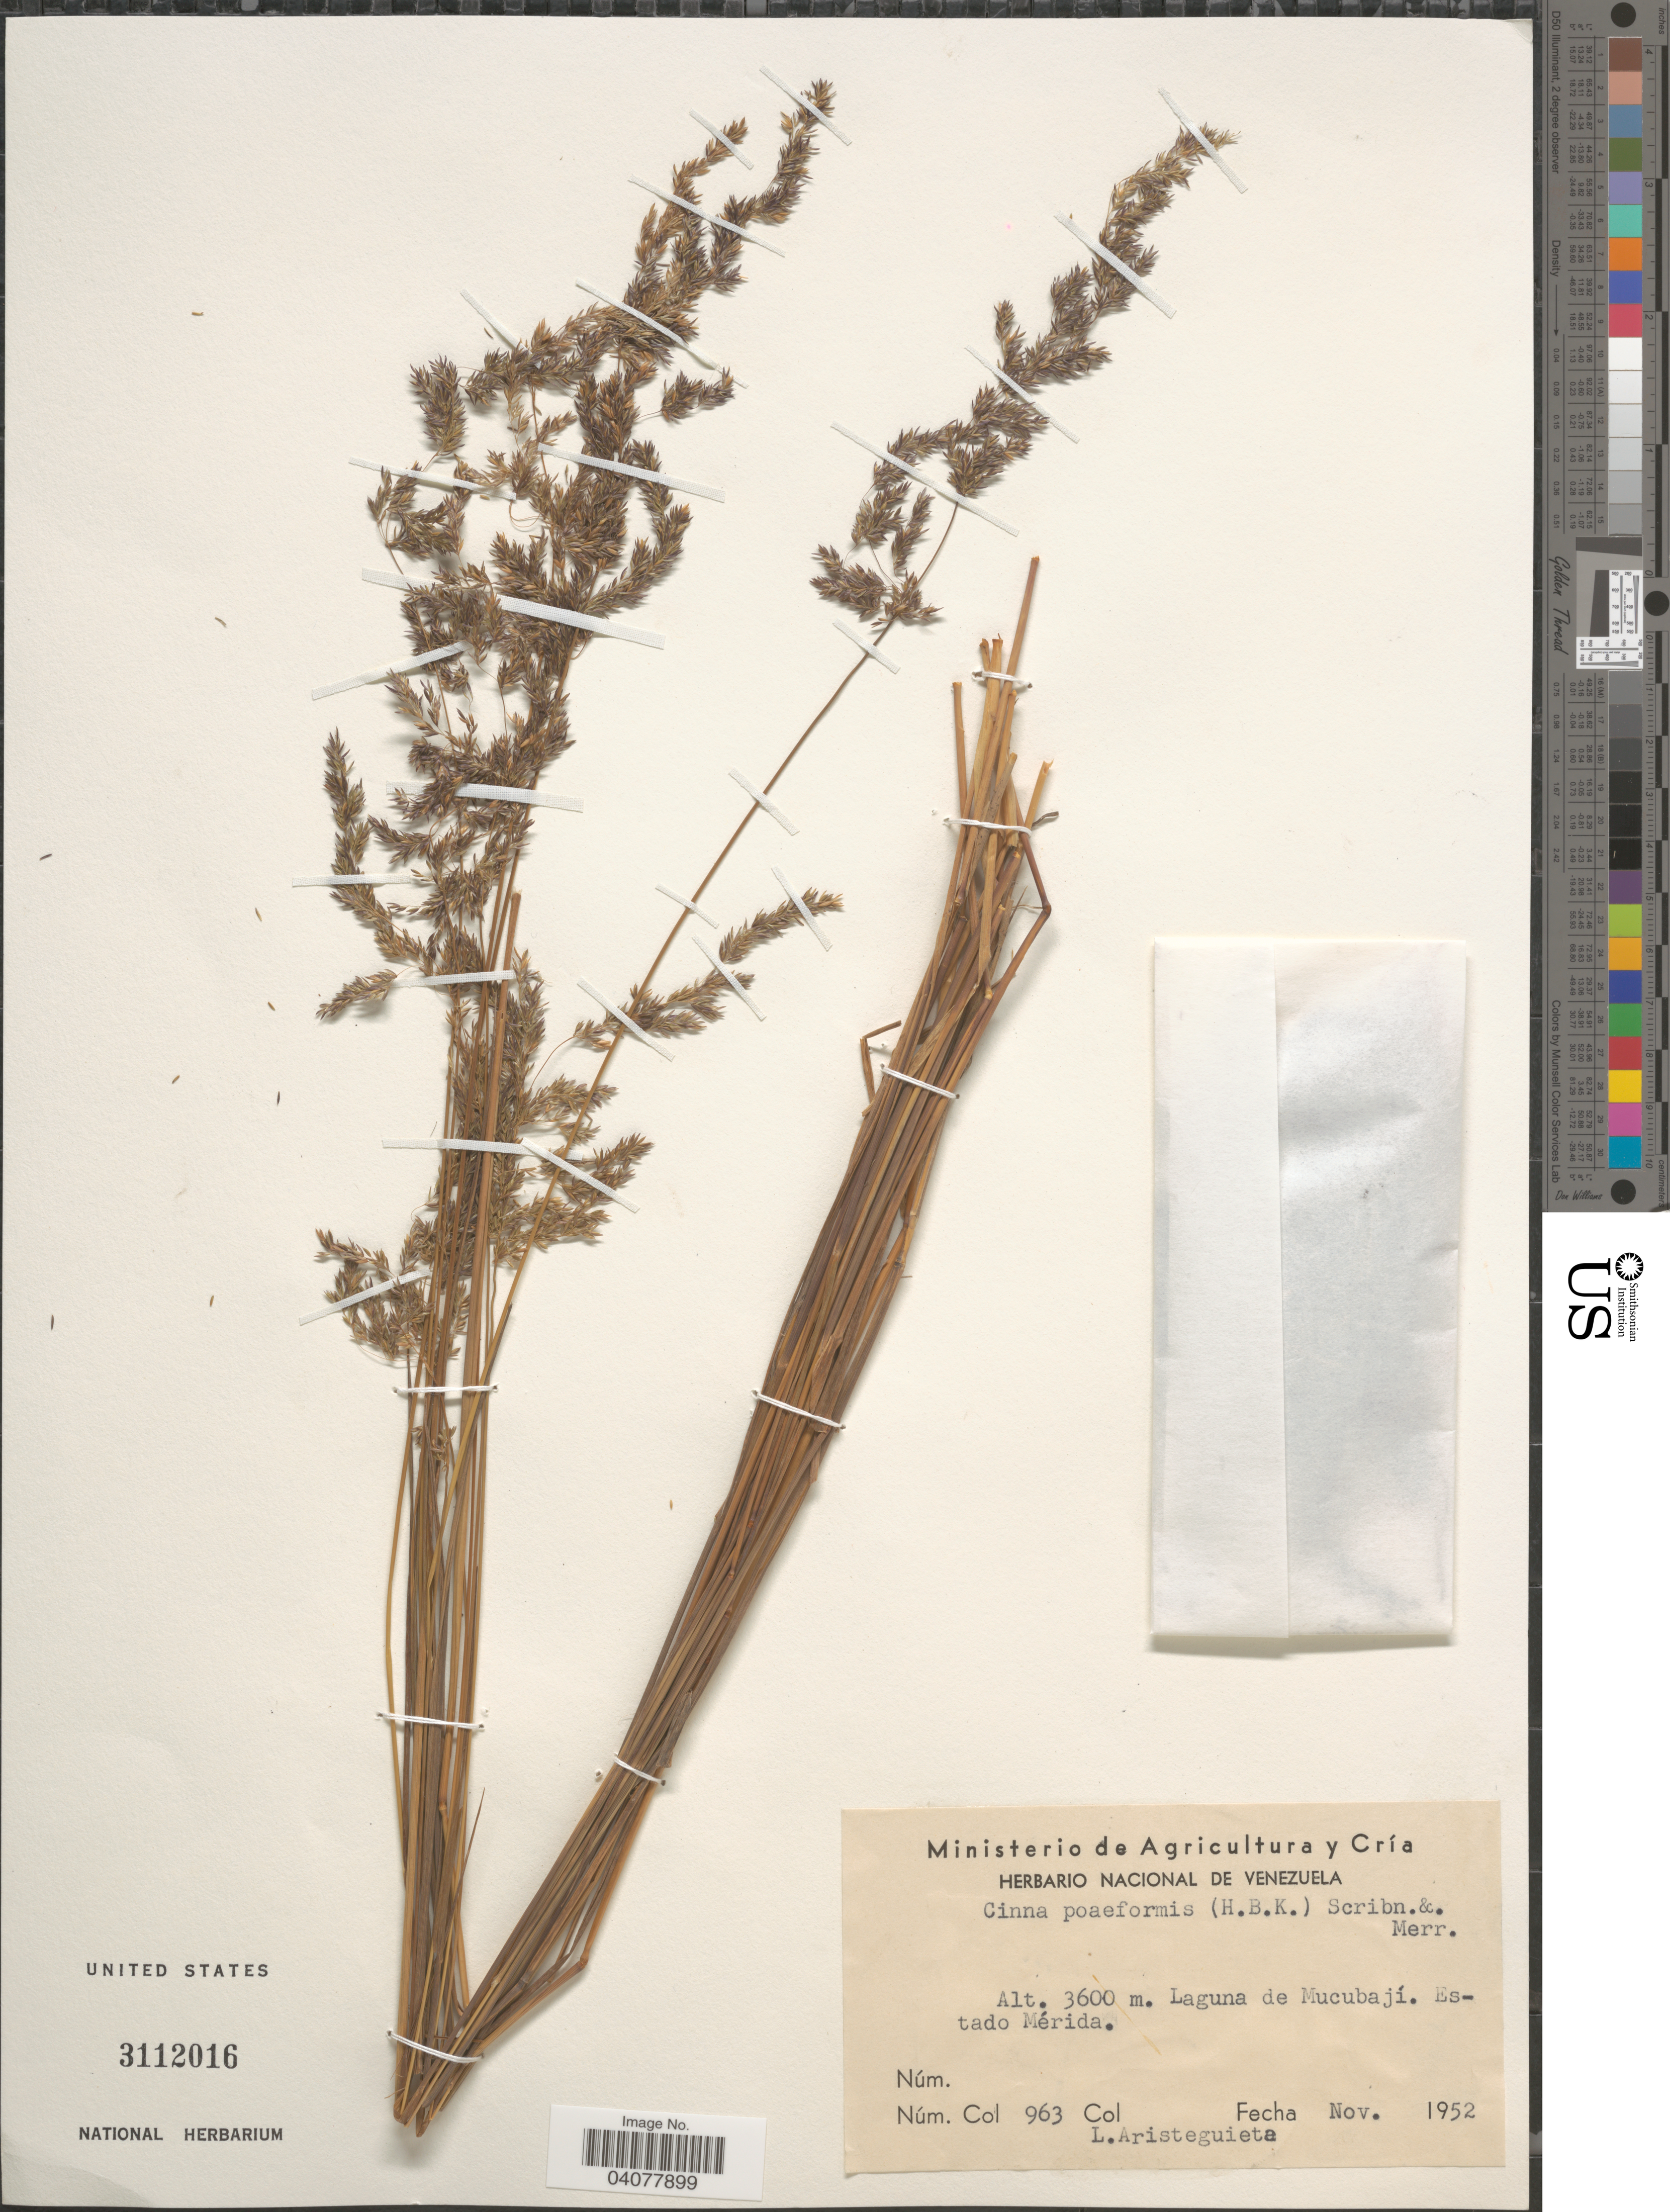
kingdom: Plantae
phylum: Tracheophyta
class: Liliopsida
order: Poales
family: Poaceae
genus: Cinna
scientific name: Cinna poiformis (Kunth) Scribn. & Merr.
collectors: L. Aristeguieta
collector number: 963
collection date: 1952-11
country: Venezuela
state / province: Merida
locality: Laguna de Mucubají.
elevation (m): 3600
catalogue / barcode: US 3112016